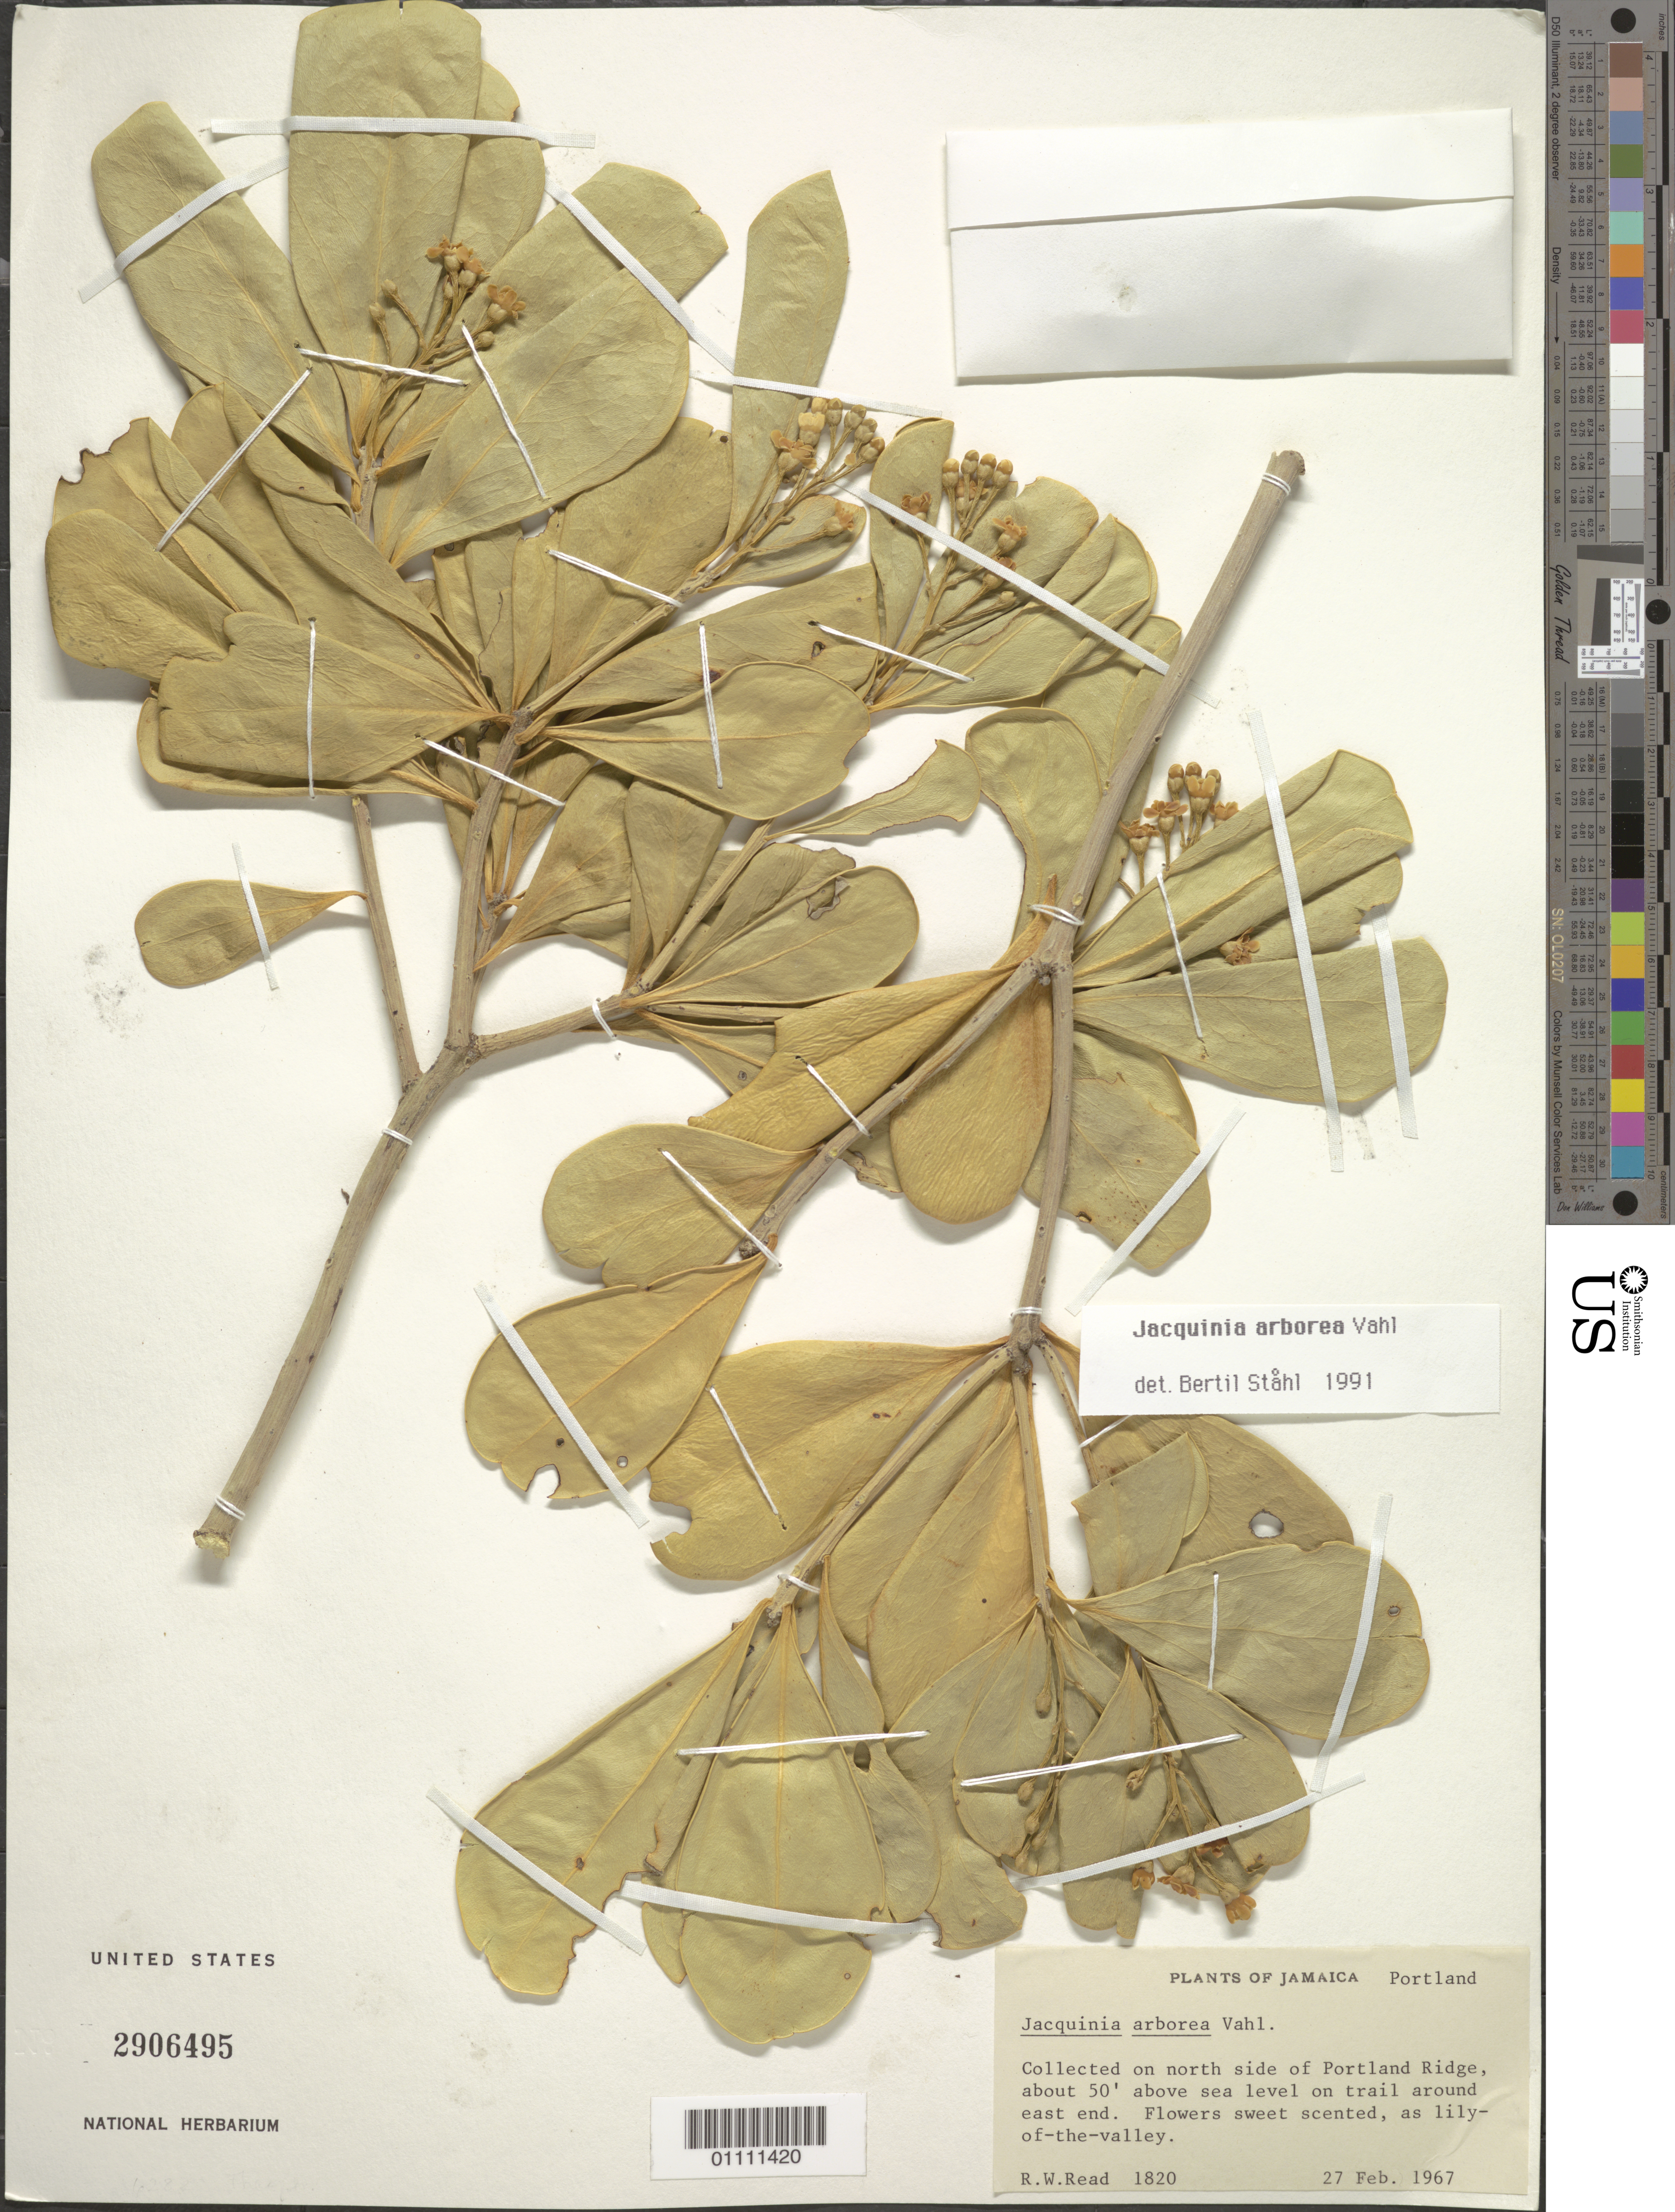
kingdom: Plantae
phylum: Tracheophyta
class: Magnoliopsida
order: Ericales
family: Primulaceae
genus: Jacquinia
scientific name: Jacquinia arborea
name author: Vahl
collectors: R. W. Read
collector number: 1820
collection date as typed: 27 Feb 1967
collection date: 1967-02-27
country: Jamaica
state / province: Portland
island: Jamaica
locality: Collected on N side of Portland Ridge, on trail around E end.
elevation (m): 15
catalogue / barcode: US 2906495